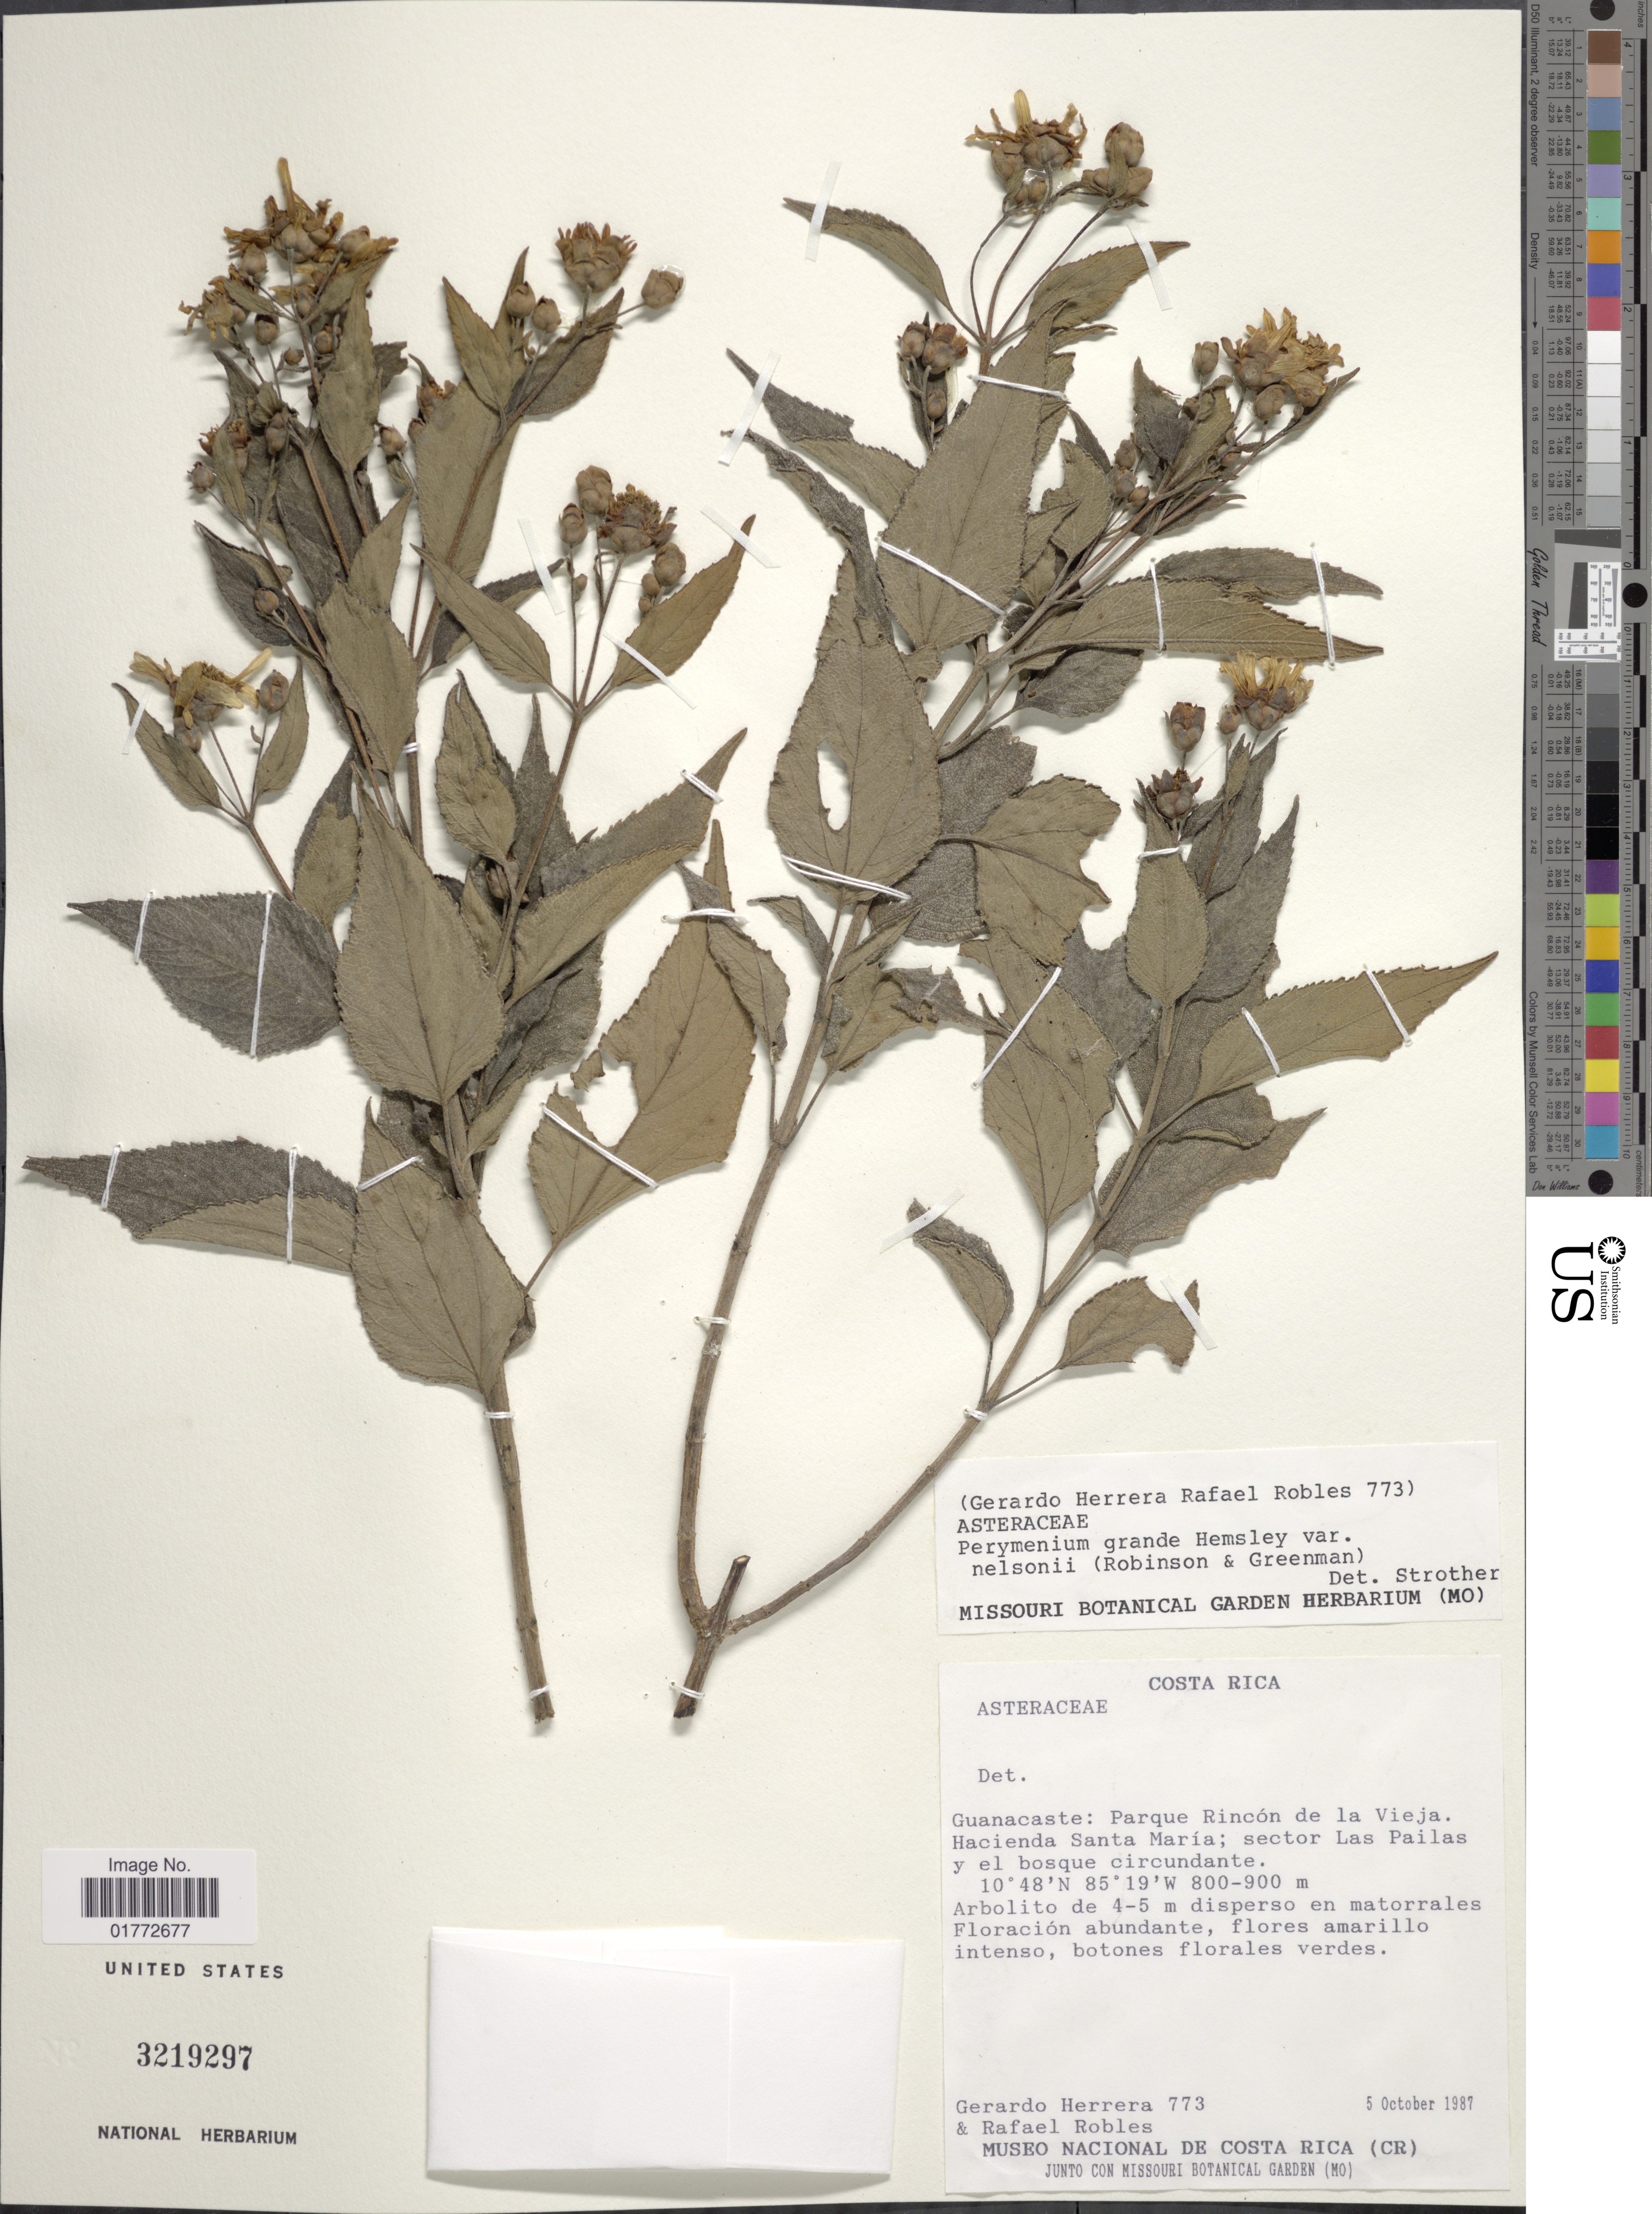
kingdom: Plantae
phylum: Tracheophyta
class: Magnoliopsida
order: Asterales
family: Asteraceae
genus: Perymenium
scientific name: Perymenium grande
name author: Hemsl.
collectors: G. Herrera & R. Robles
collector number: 773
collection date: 1987-10-05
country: Costa Rica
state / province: Guanacaste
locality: Parque Rincon de la Vieja. Hacienda Santa Maria; sector Las Pailas y el bosque circundante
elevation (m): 800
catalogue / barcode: US 3219297